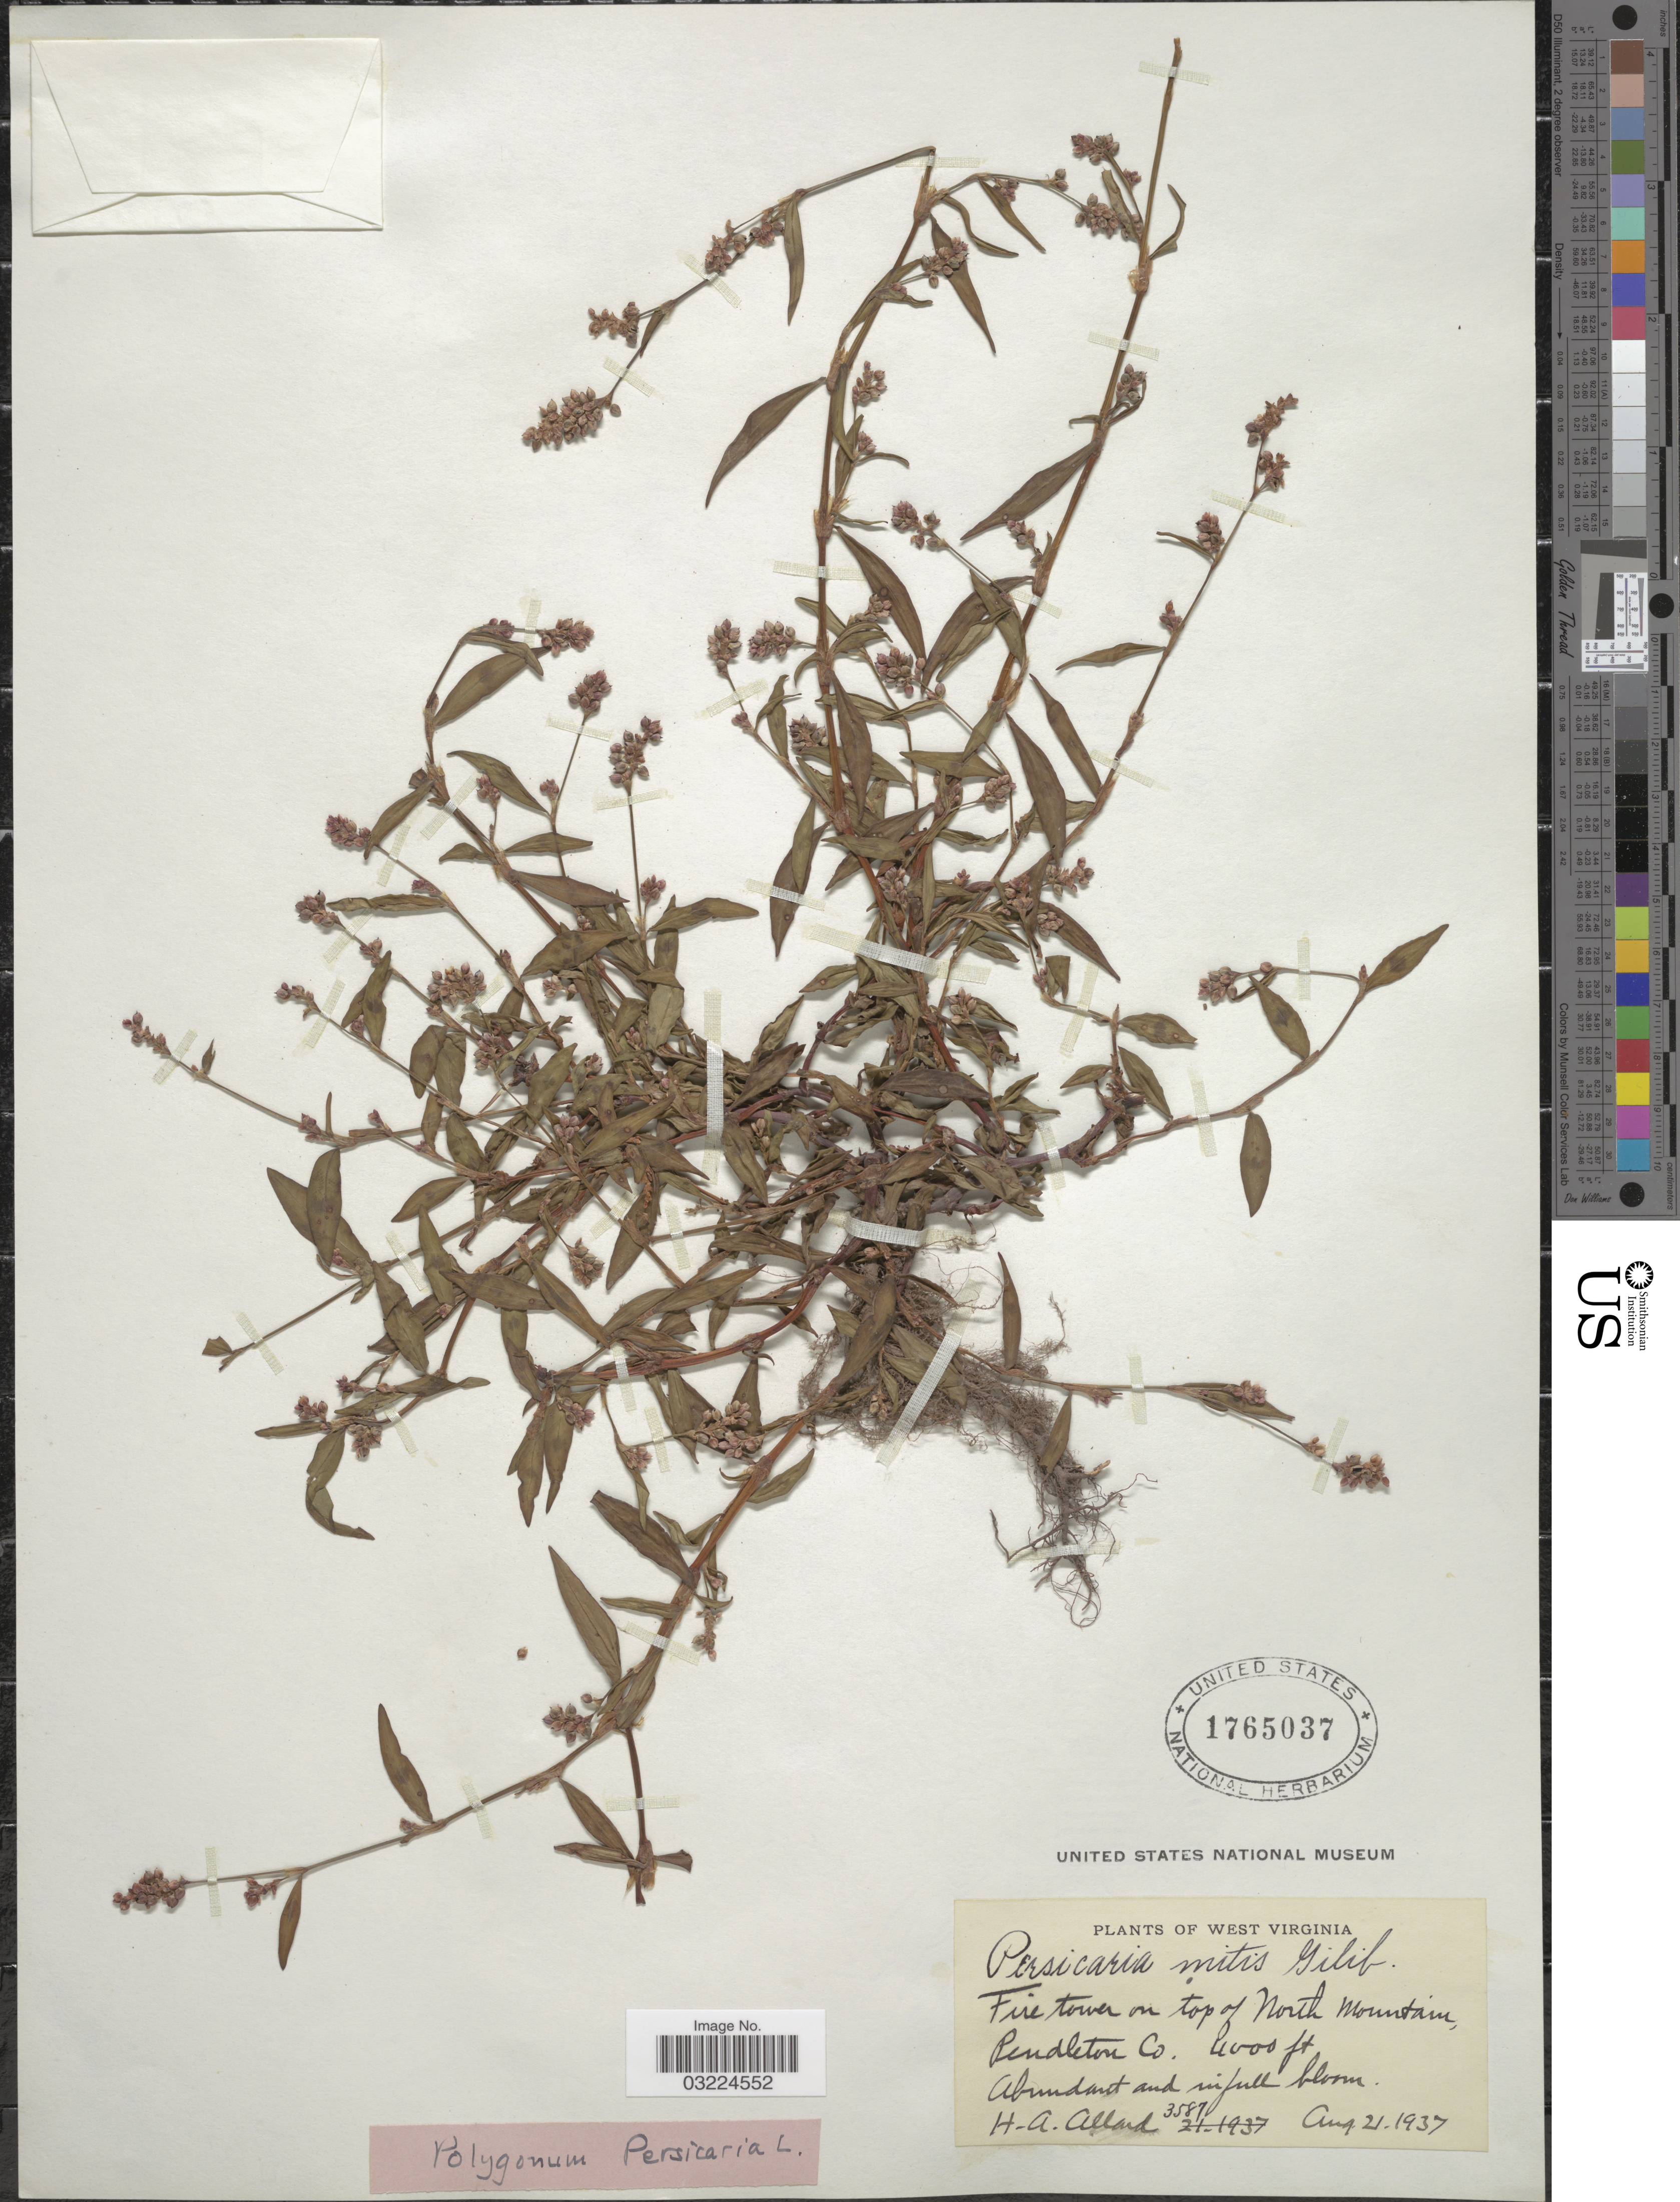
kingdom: Plantae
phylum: Tracheophyta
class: Magnoliopsida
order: Caryophyllales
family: Polygonaceae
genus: Persicaria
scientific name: Persicaria maculosa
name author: S.F. Gray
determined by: Atha, D. E.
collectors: H. A. Allard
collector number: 3587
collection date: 1937-08-21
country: United States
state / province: West Virginia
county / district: Pendleton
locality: Fire tower on top of North Mountain, Pendleton Co.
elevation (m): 1219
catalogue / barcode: US 1765037